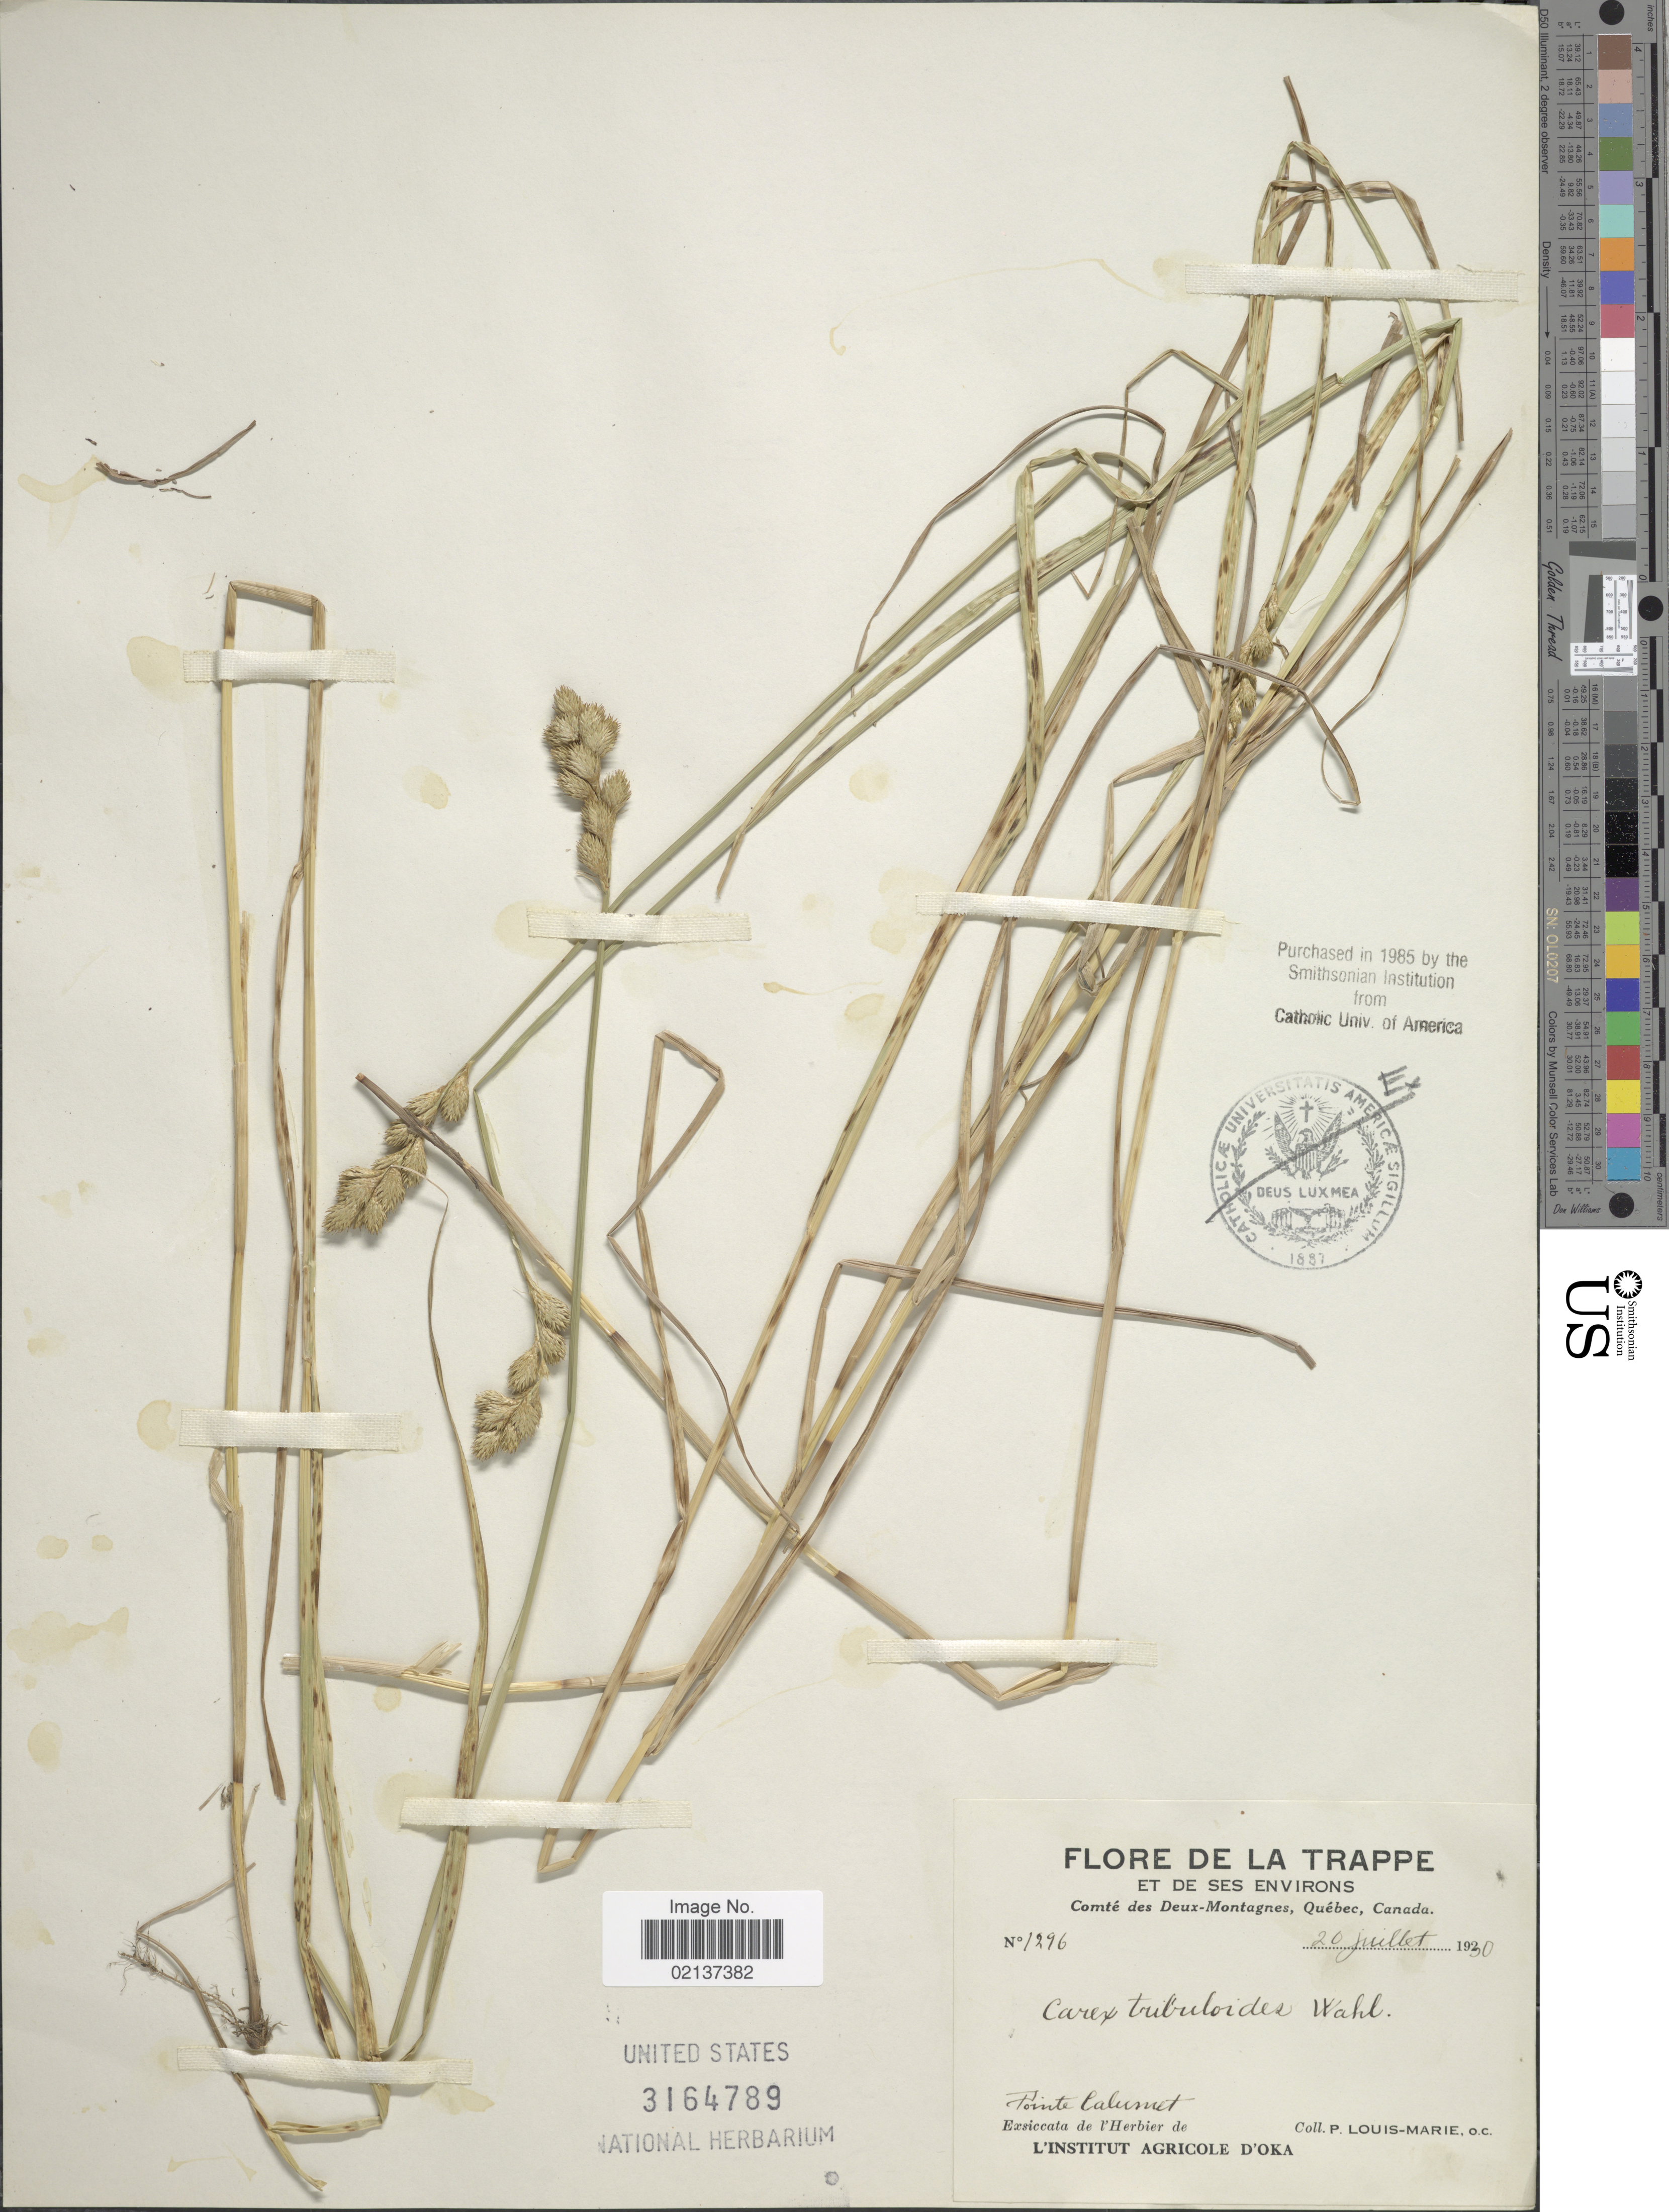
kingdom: Plantae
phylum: Tracheophyta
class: Liliopsida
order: Poales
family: Cyperaceae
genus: Carex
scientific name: Carex tribuloides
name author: Wahlenb.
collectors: L.-M. LaLonde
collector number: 1296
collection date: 1930-07-20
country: Canada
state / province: Quebec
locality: La Trappe, et de ses environs, Comte de Deux-Montagnes, Pointe Calumet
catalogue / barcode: US 3164789